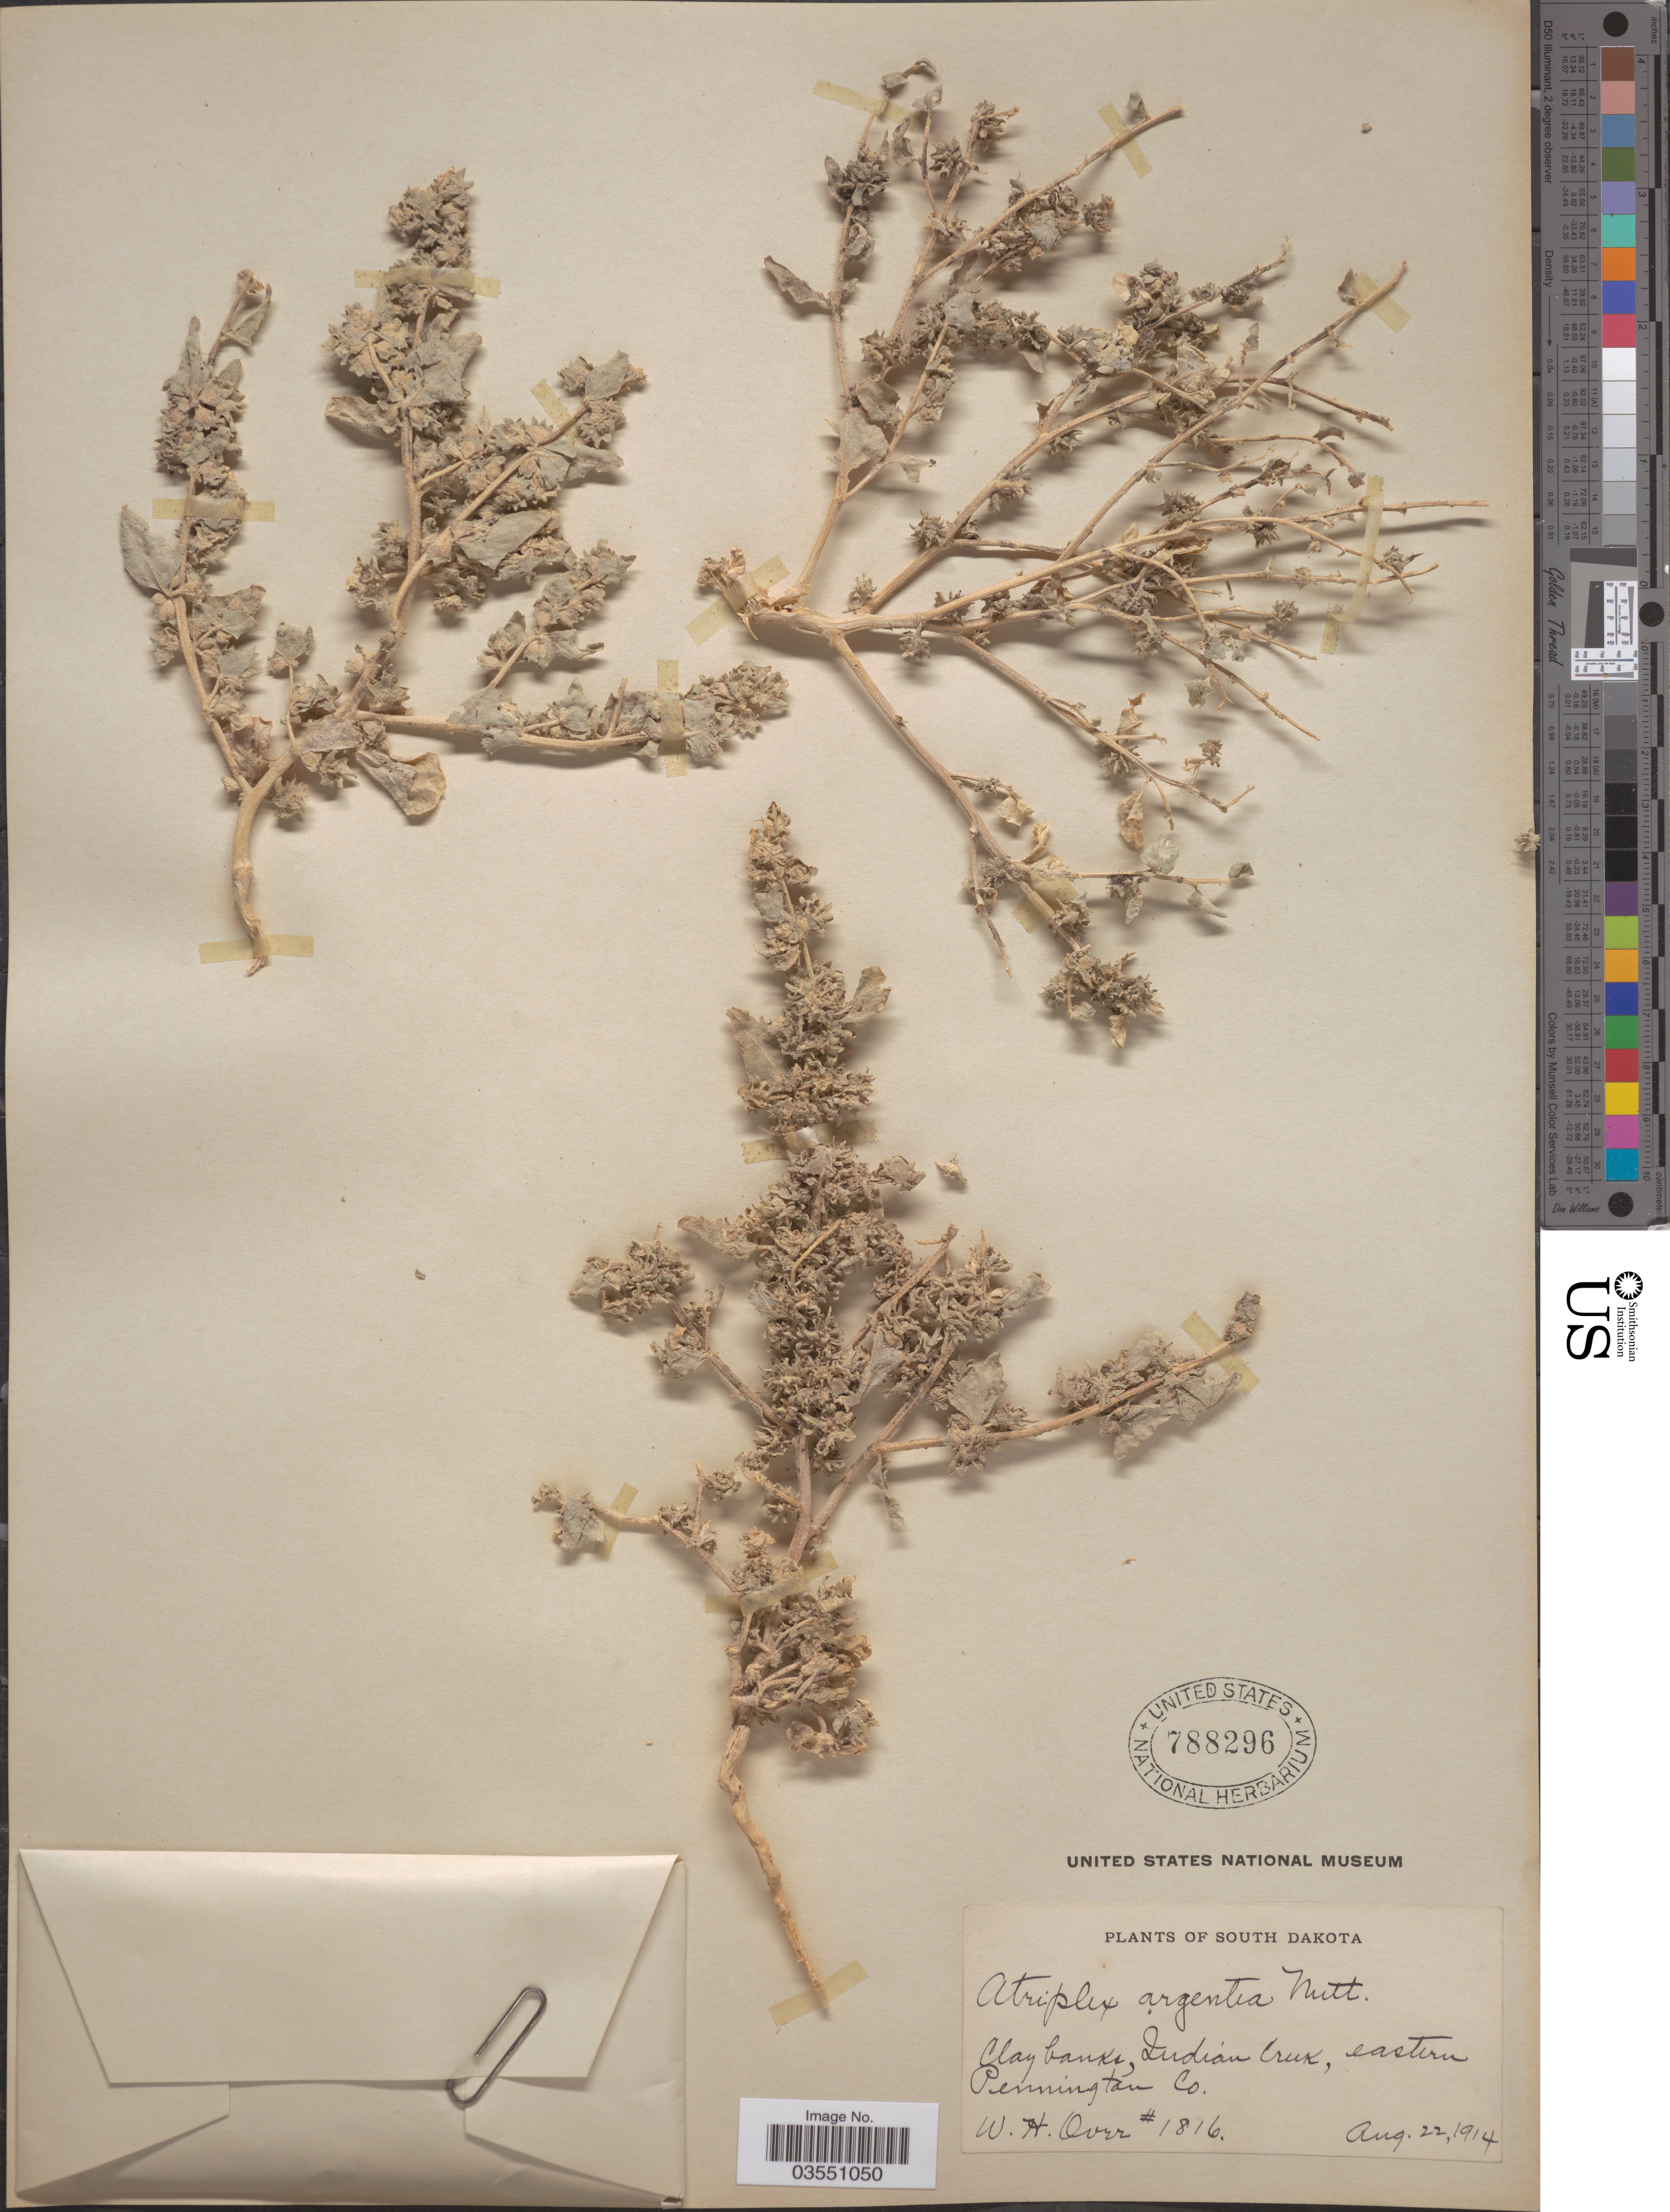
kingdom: Plantae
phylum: Tracheophyta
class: Magnoliopsida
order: Caryophyllales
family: Amaranthaceae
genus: Atriplex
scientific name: Atriplex argentea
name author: Nutt.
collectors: W. Over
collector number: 1816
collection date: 1914-08-22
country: United States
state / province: South Dakota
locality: Clay banks, Indian Creek, eastern Pennington Co.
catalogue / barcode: US 788296